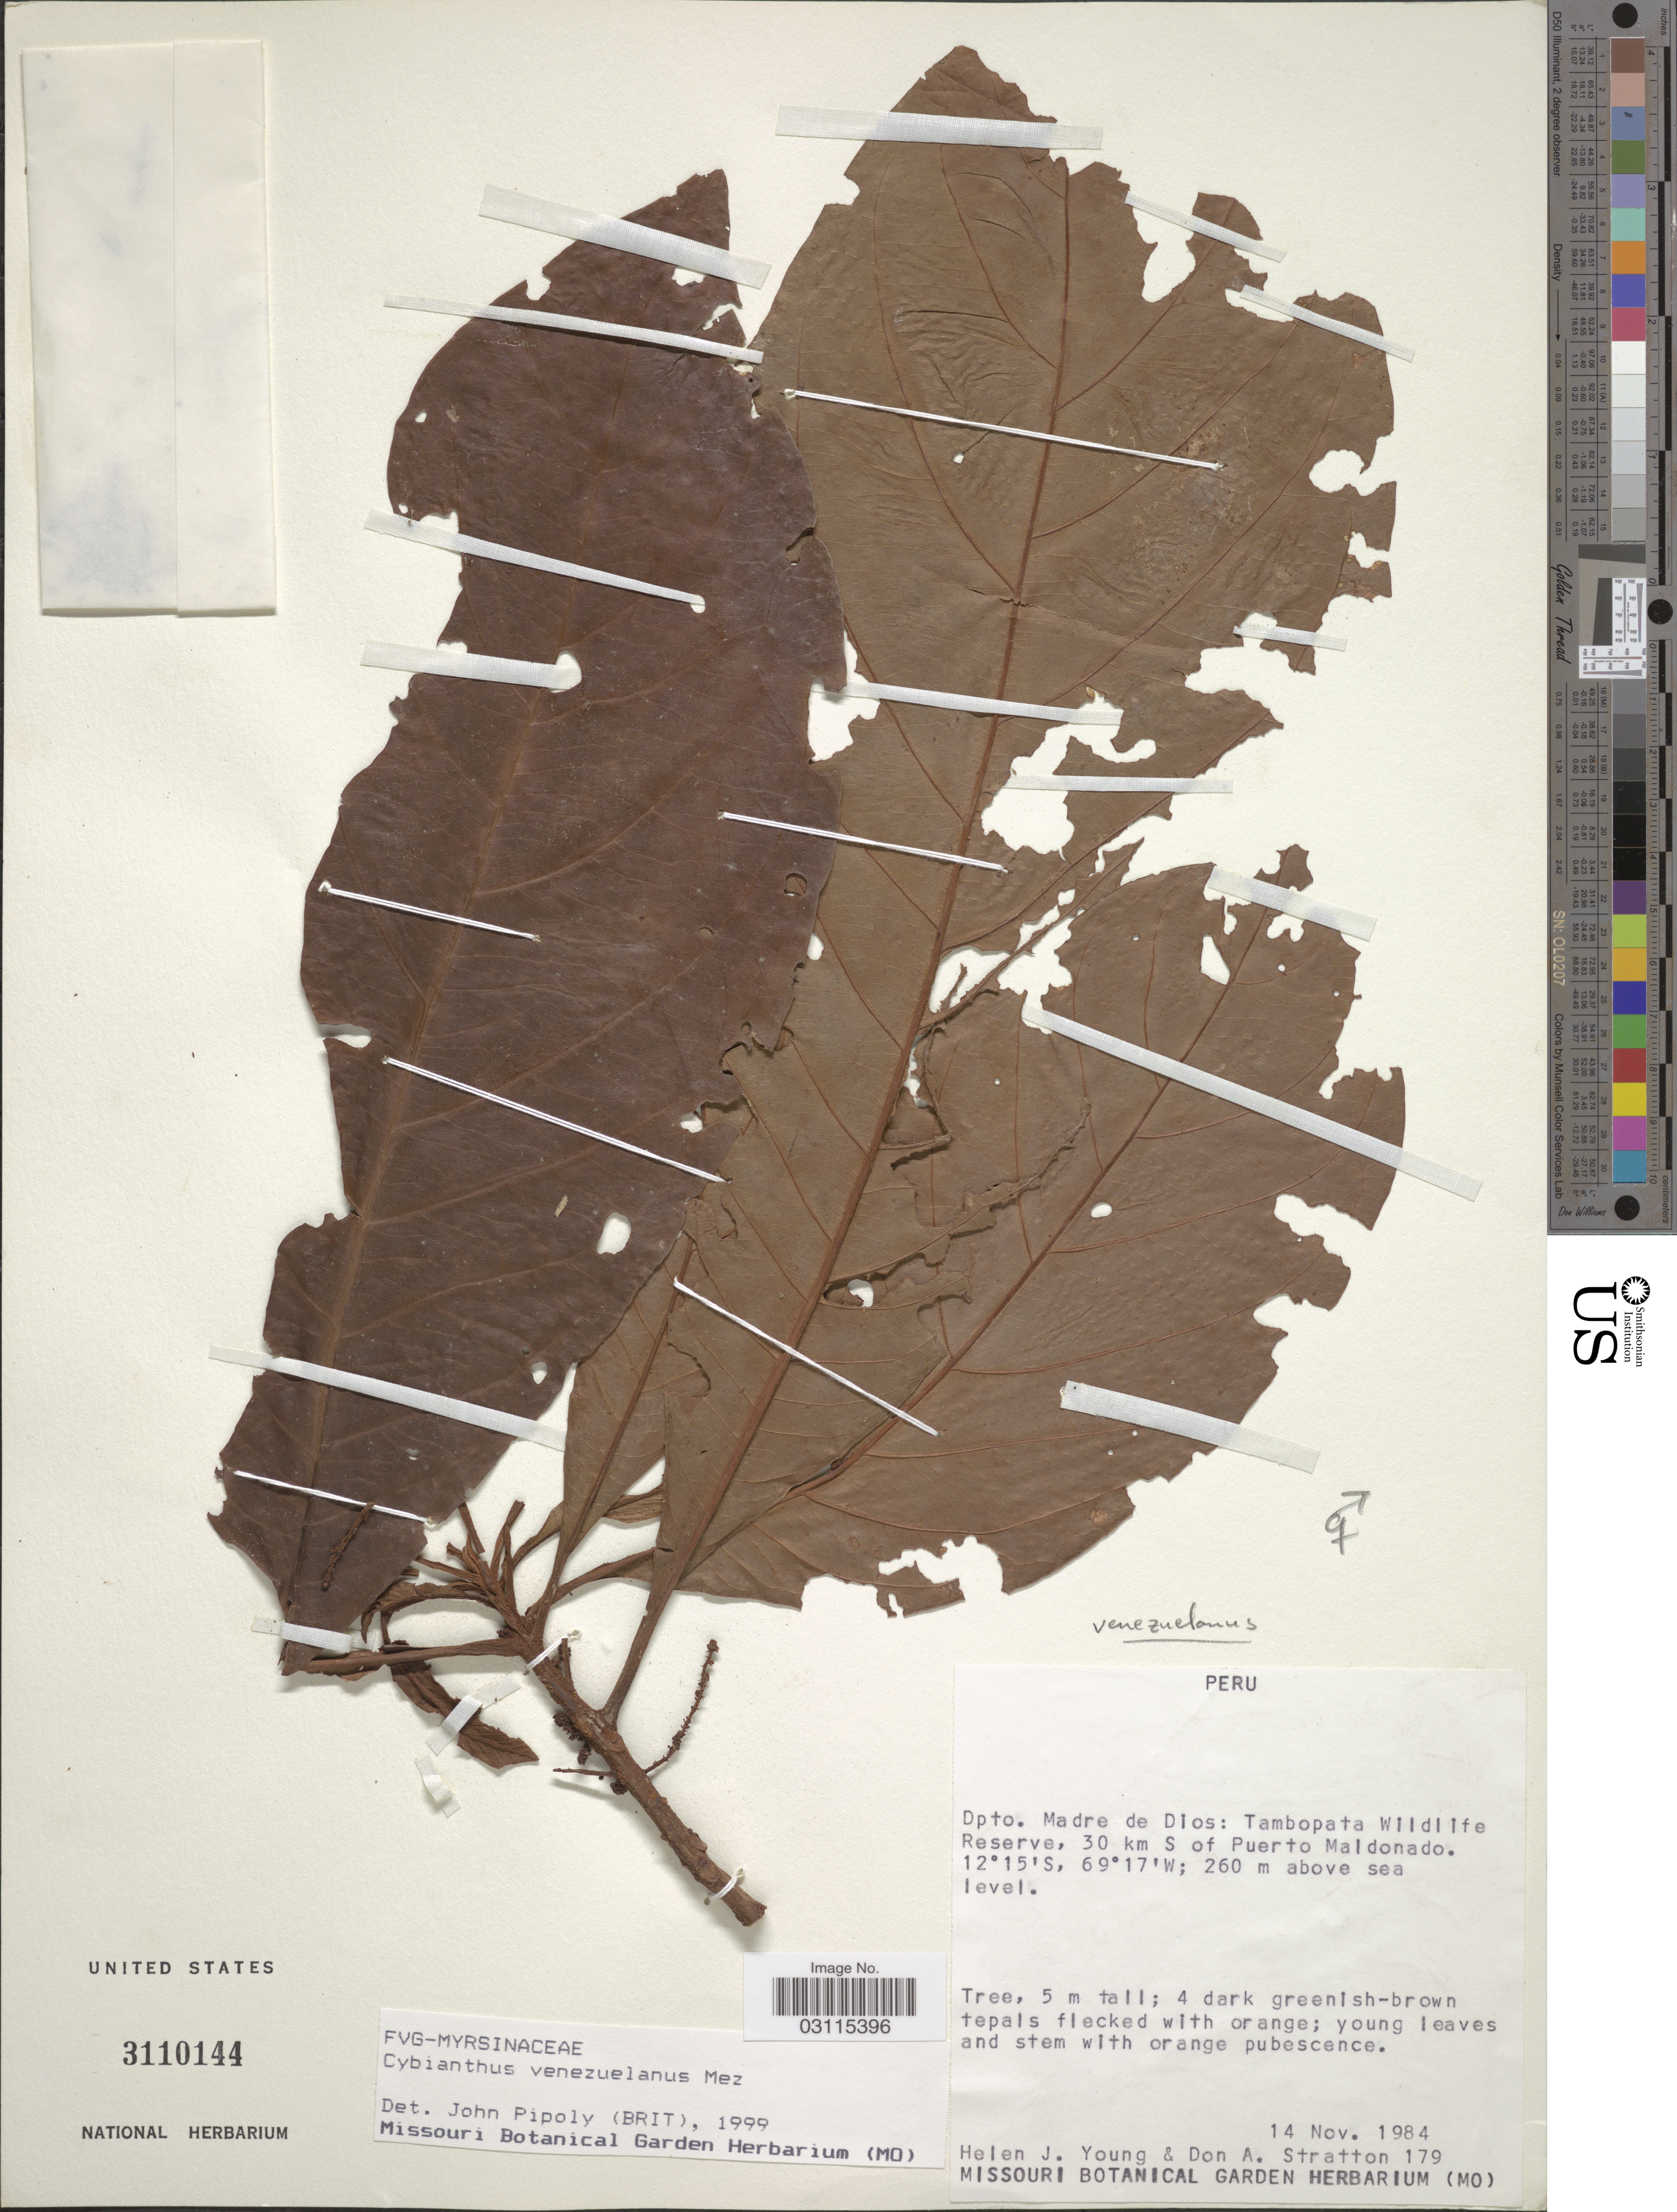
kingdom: Plantae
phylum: Tracheophyta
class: Magnoliopsida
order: Ericales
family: Primulaceae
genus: Cybianthus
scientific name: Cybianthus venezuelanus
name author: Mez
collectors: H. Young & D. Stratton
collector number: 179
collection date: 1984-11-14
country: Peru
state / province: Madre de Dios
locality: Dpto. Madre de Dios: Tambopata Wildlife Reserve, 30 km S of Puerto Maldonado.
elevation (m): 260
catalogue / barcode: US 3110144